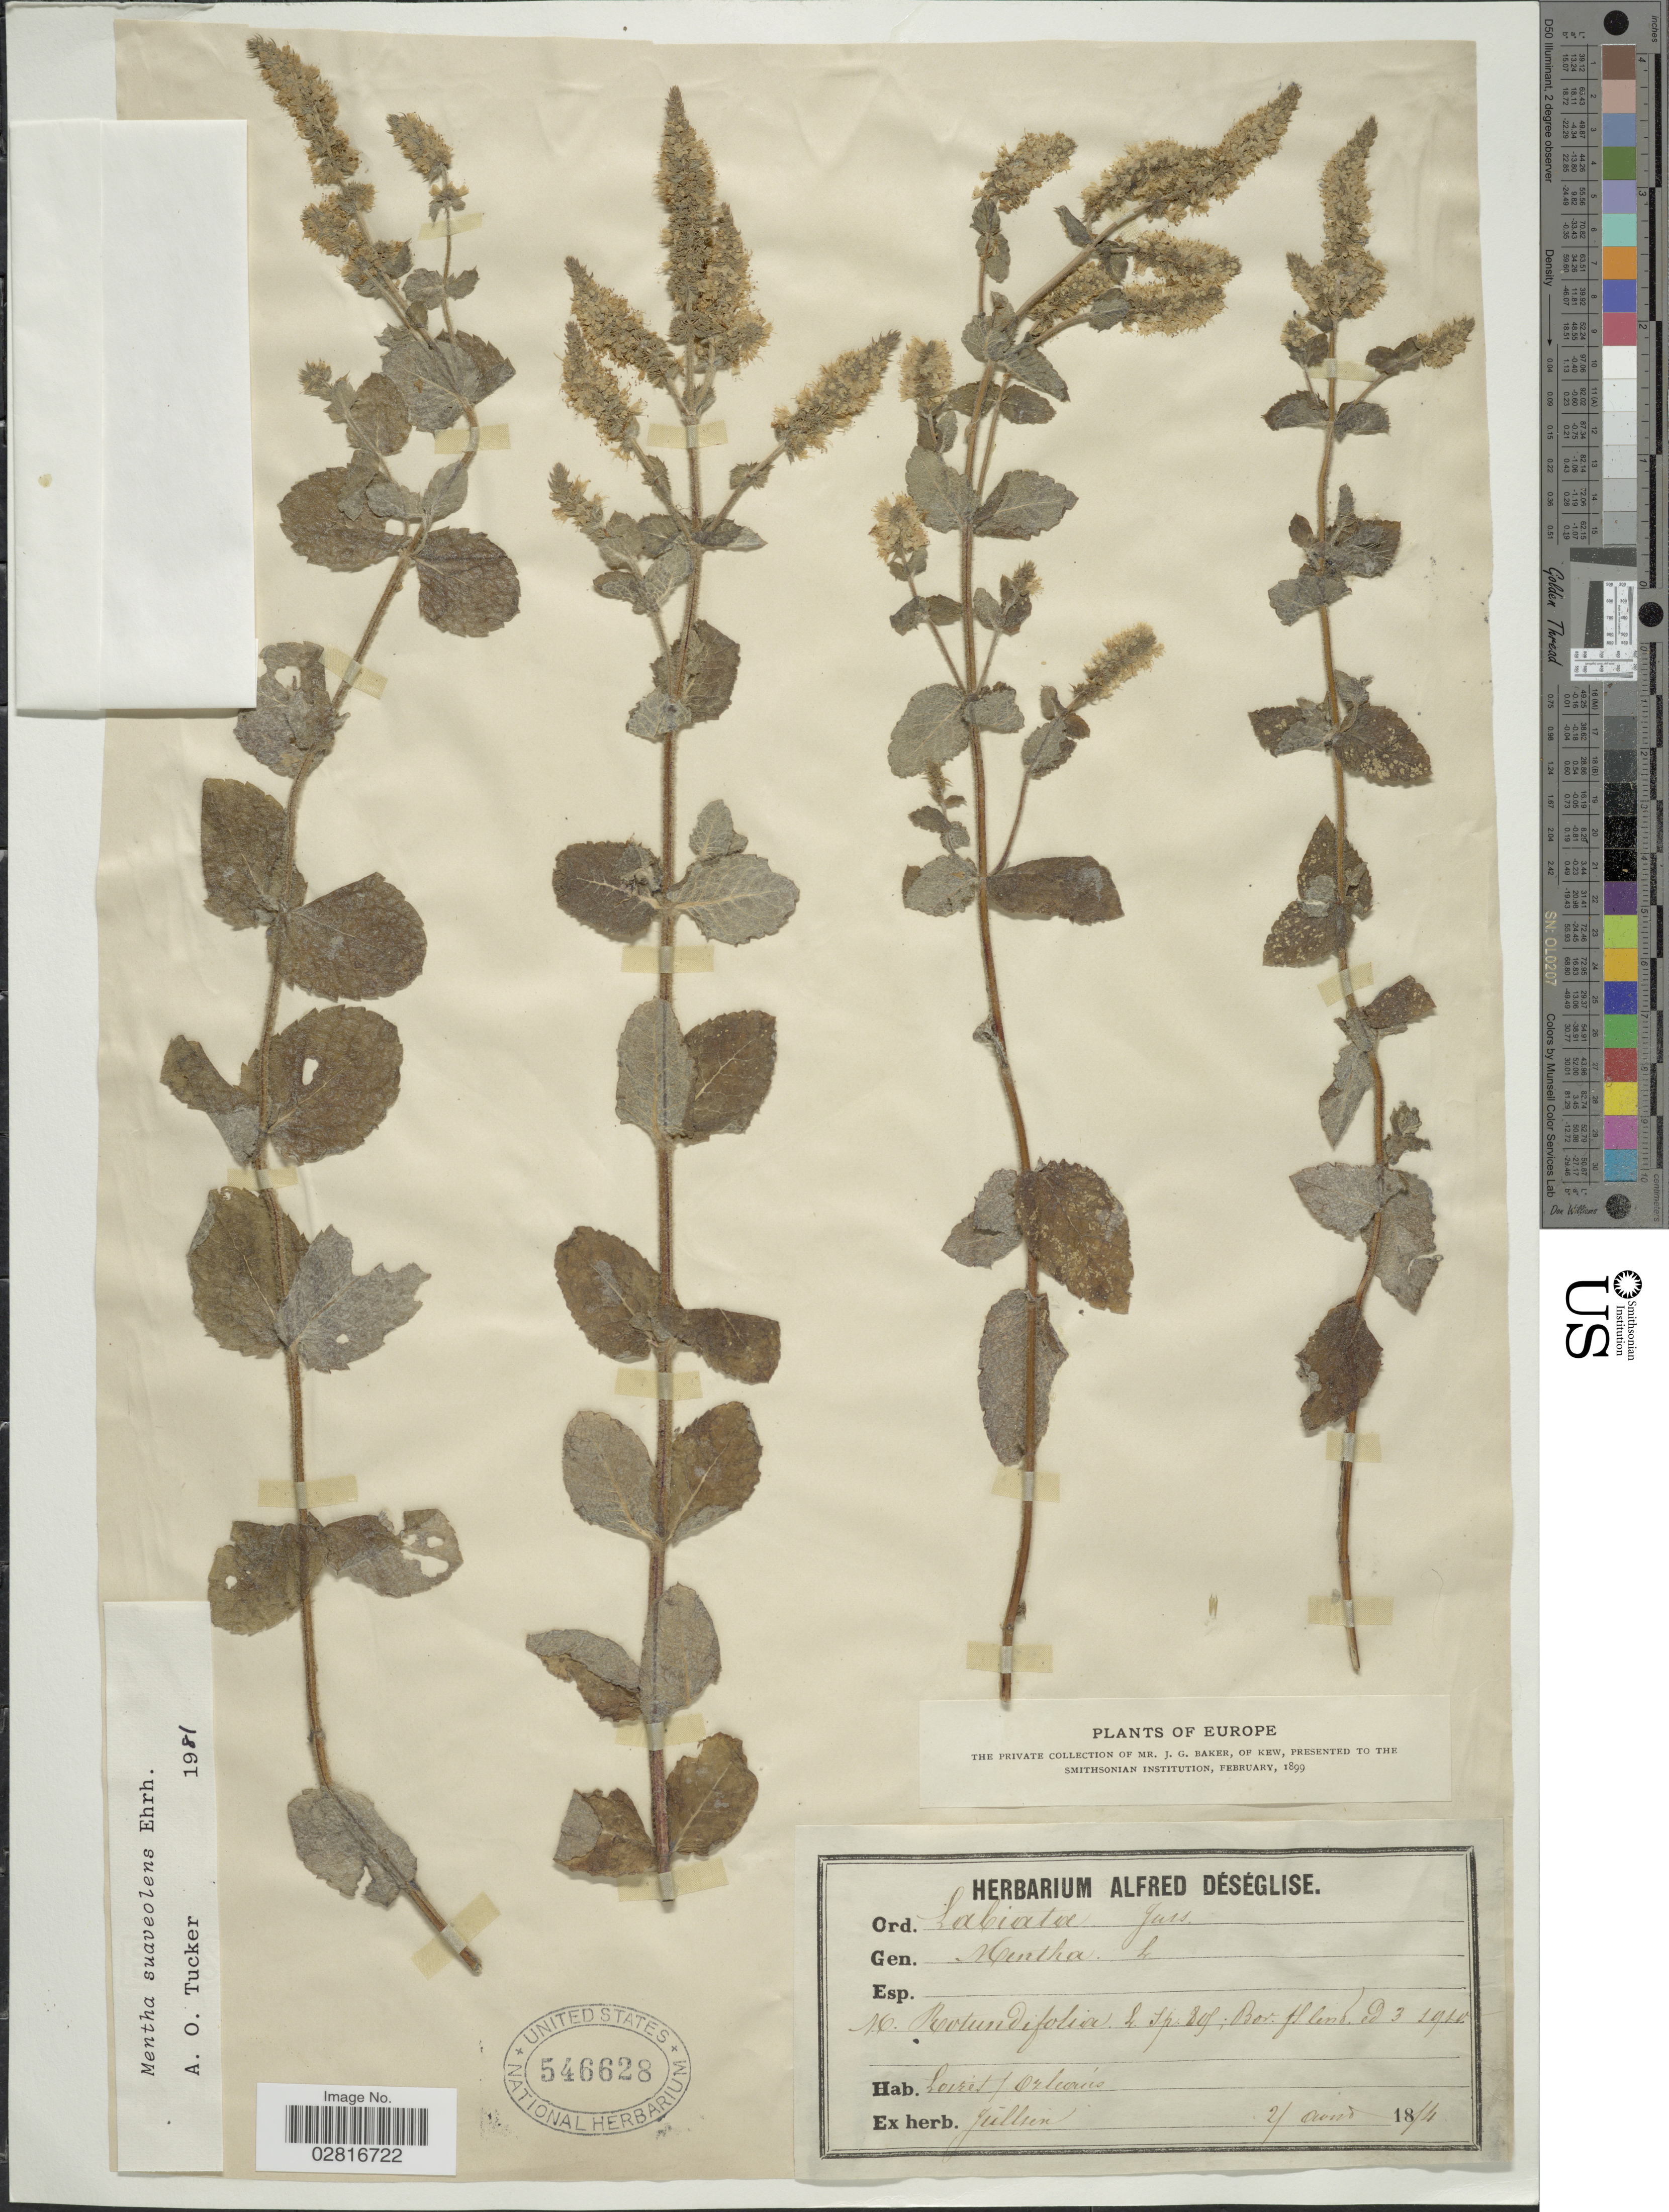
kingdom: Plantae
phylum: Tracheophyta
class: Magnoliopsida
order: Lamiales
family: Lamiaceae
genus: Mentha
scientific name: Mentha suaveolens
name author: Ehrh.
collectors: Ex herb. Jullien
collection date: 1814-08-25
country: France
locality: Loiret / Orleans. Europe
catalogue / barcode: US 546628